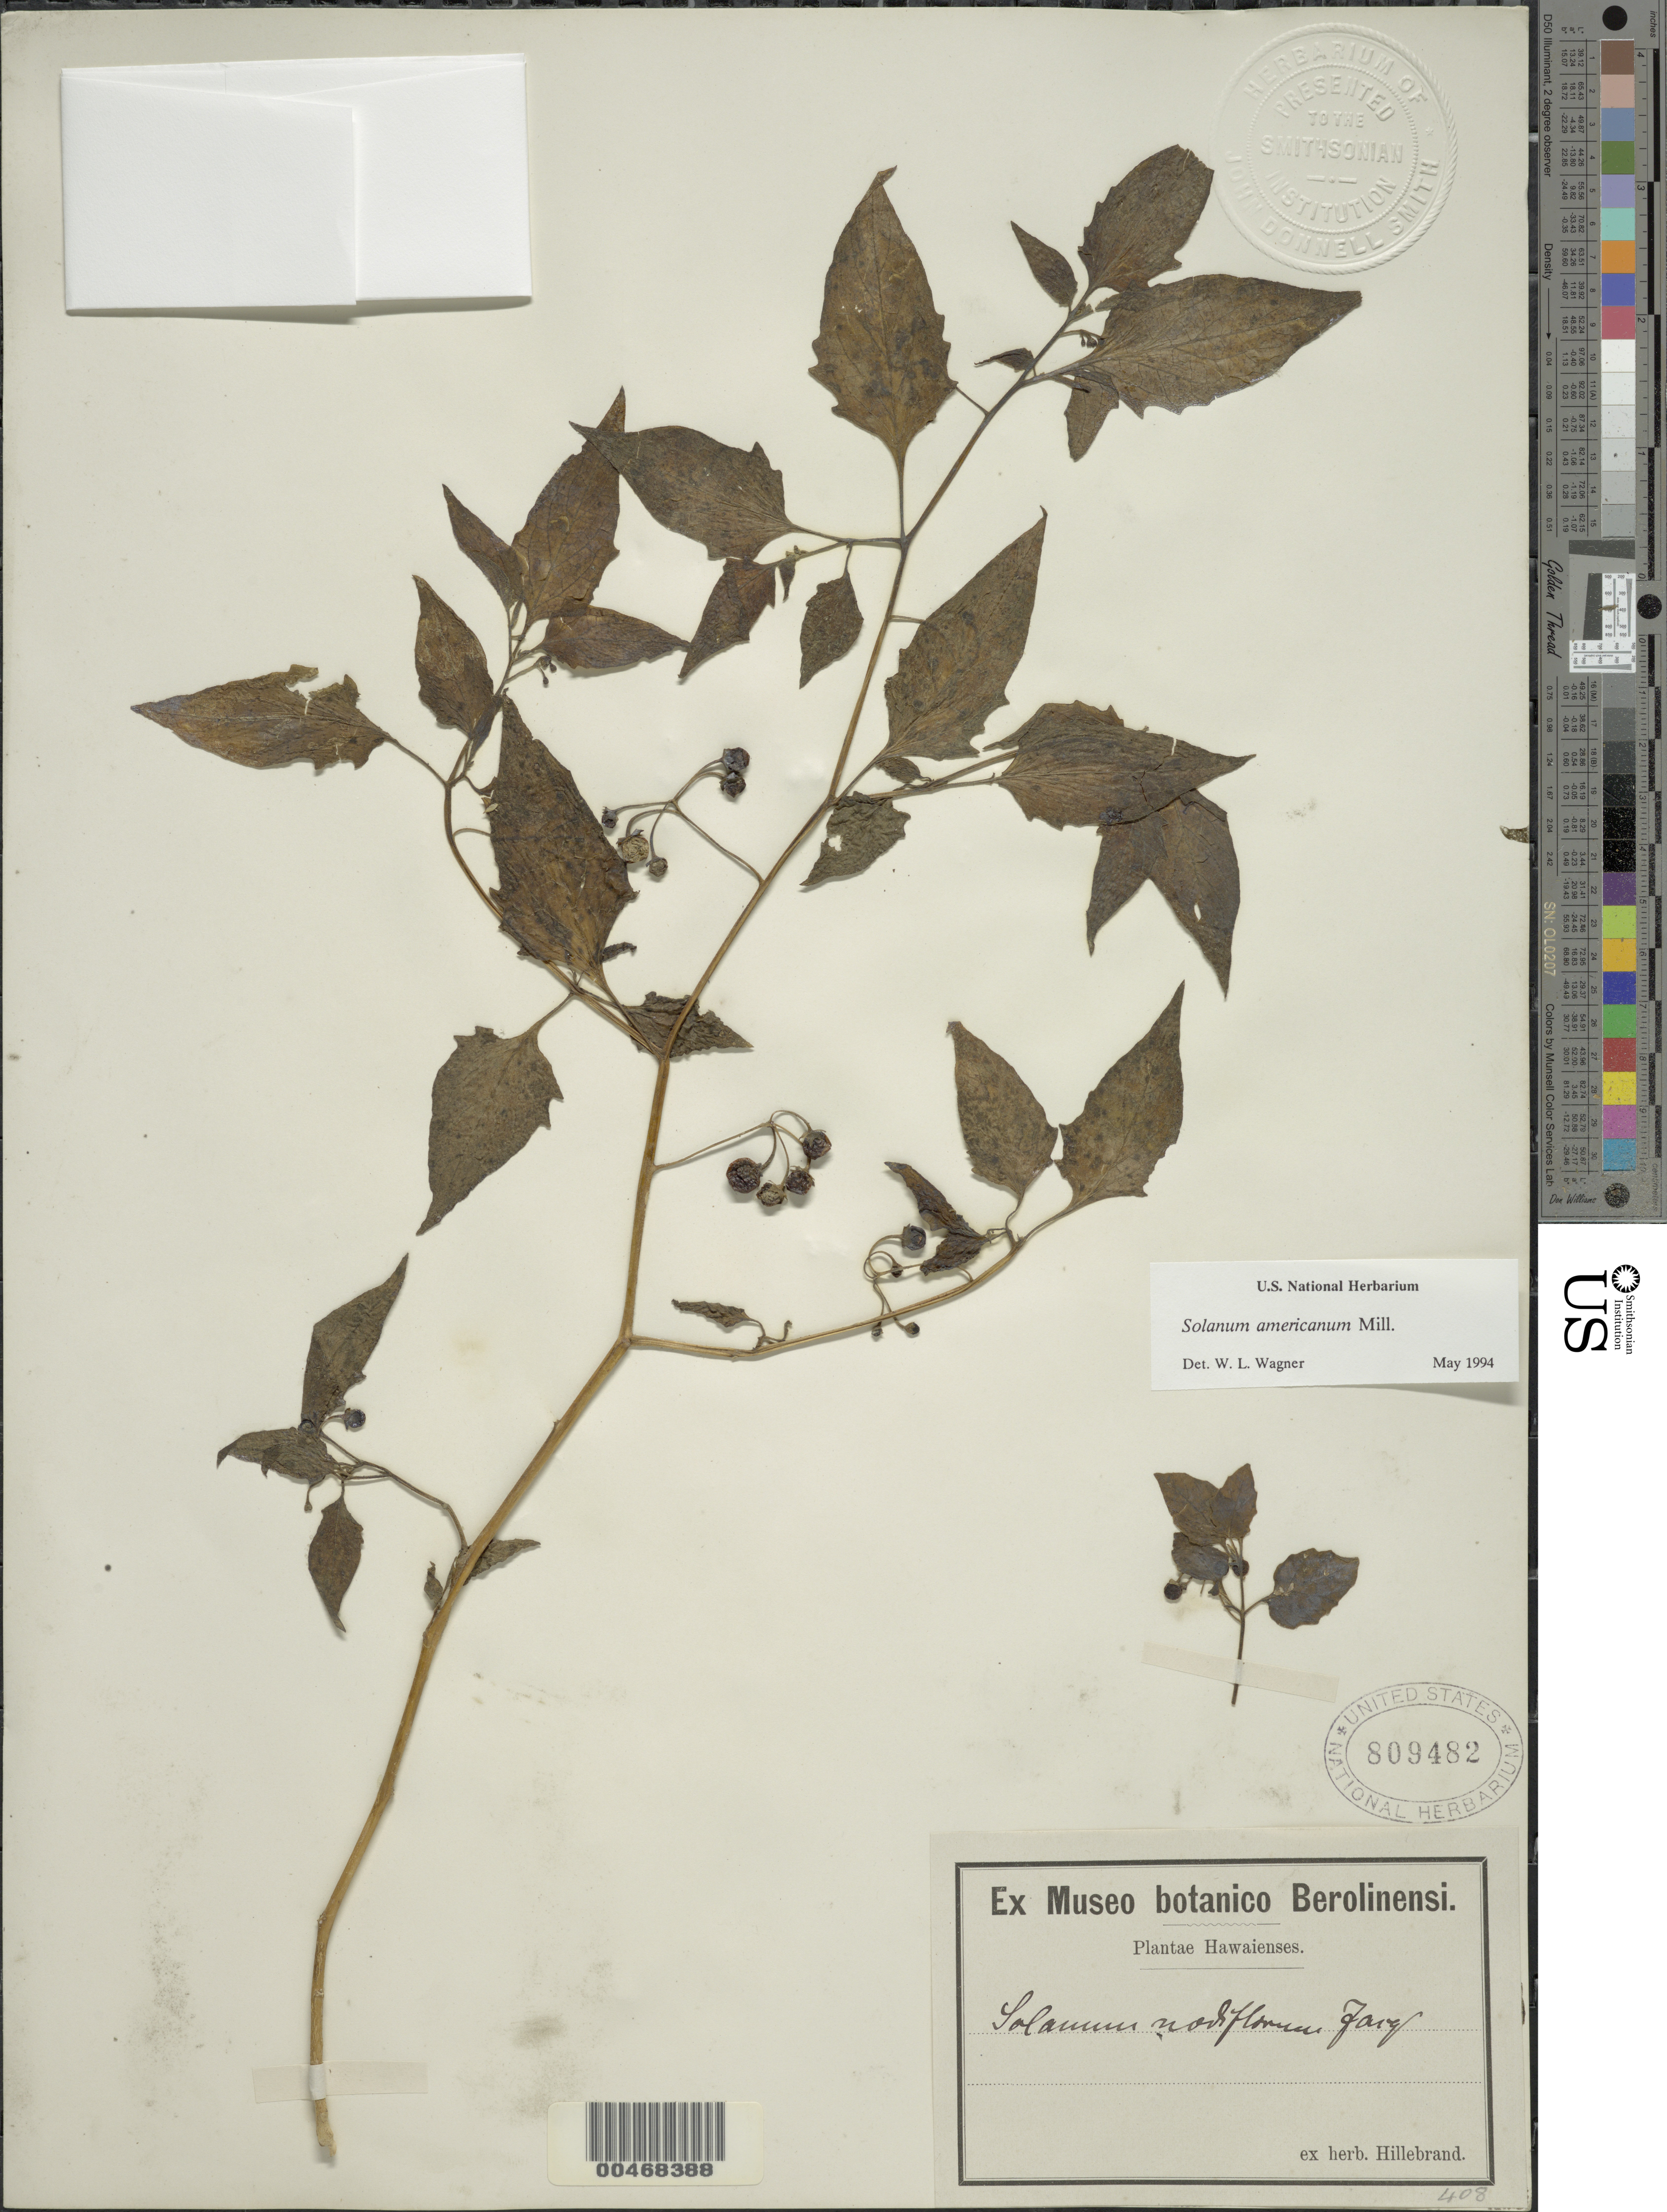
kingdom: Plantae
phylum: Tracheophyta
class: Magnoliopsida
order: Solanales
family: Solanaceae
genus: Solanum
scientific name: Solanum americanum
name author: Mill.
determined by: Wagner, W. L., (BOT), Smithsonian Institution - National Museum of Natural History (UNITED STATES)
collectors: W. Hillebrand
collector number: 408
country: United States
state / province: Hawaii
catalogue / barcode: US 809482